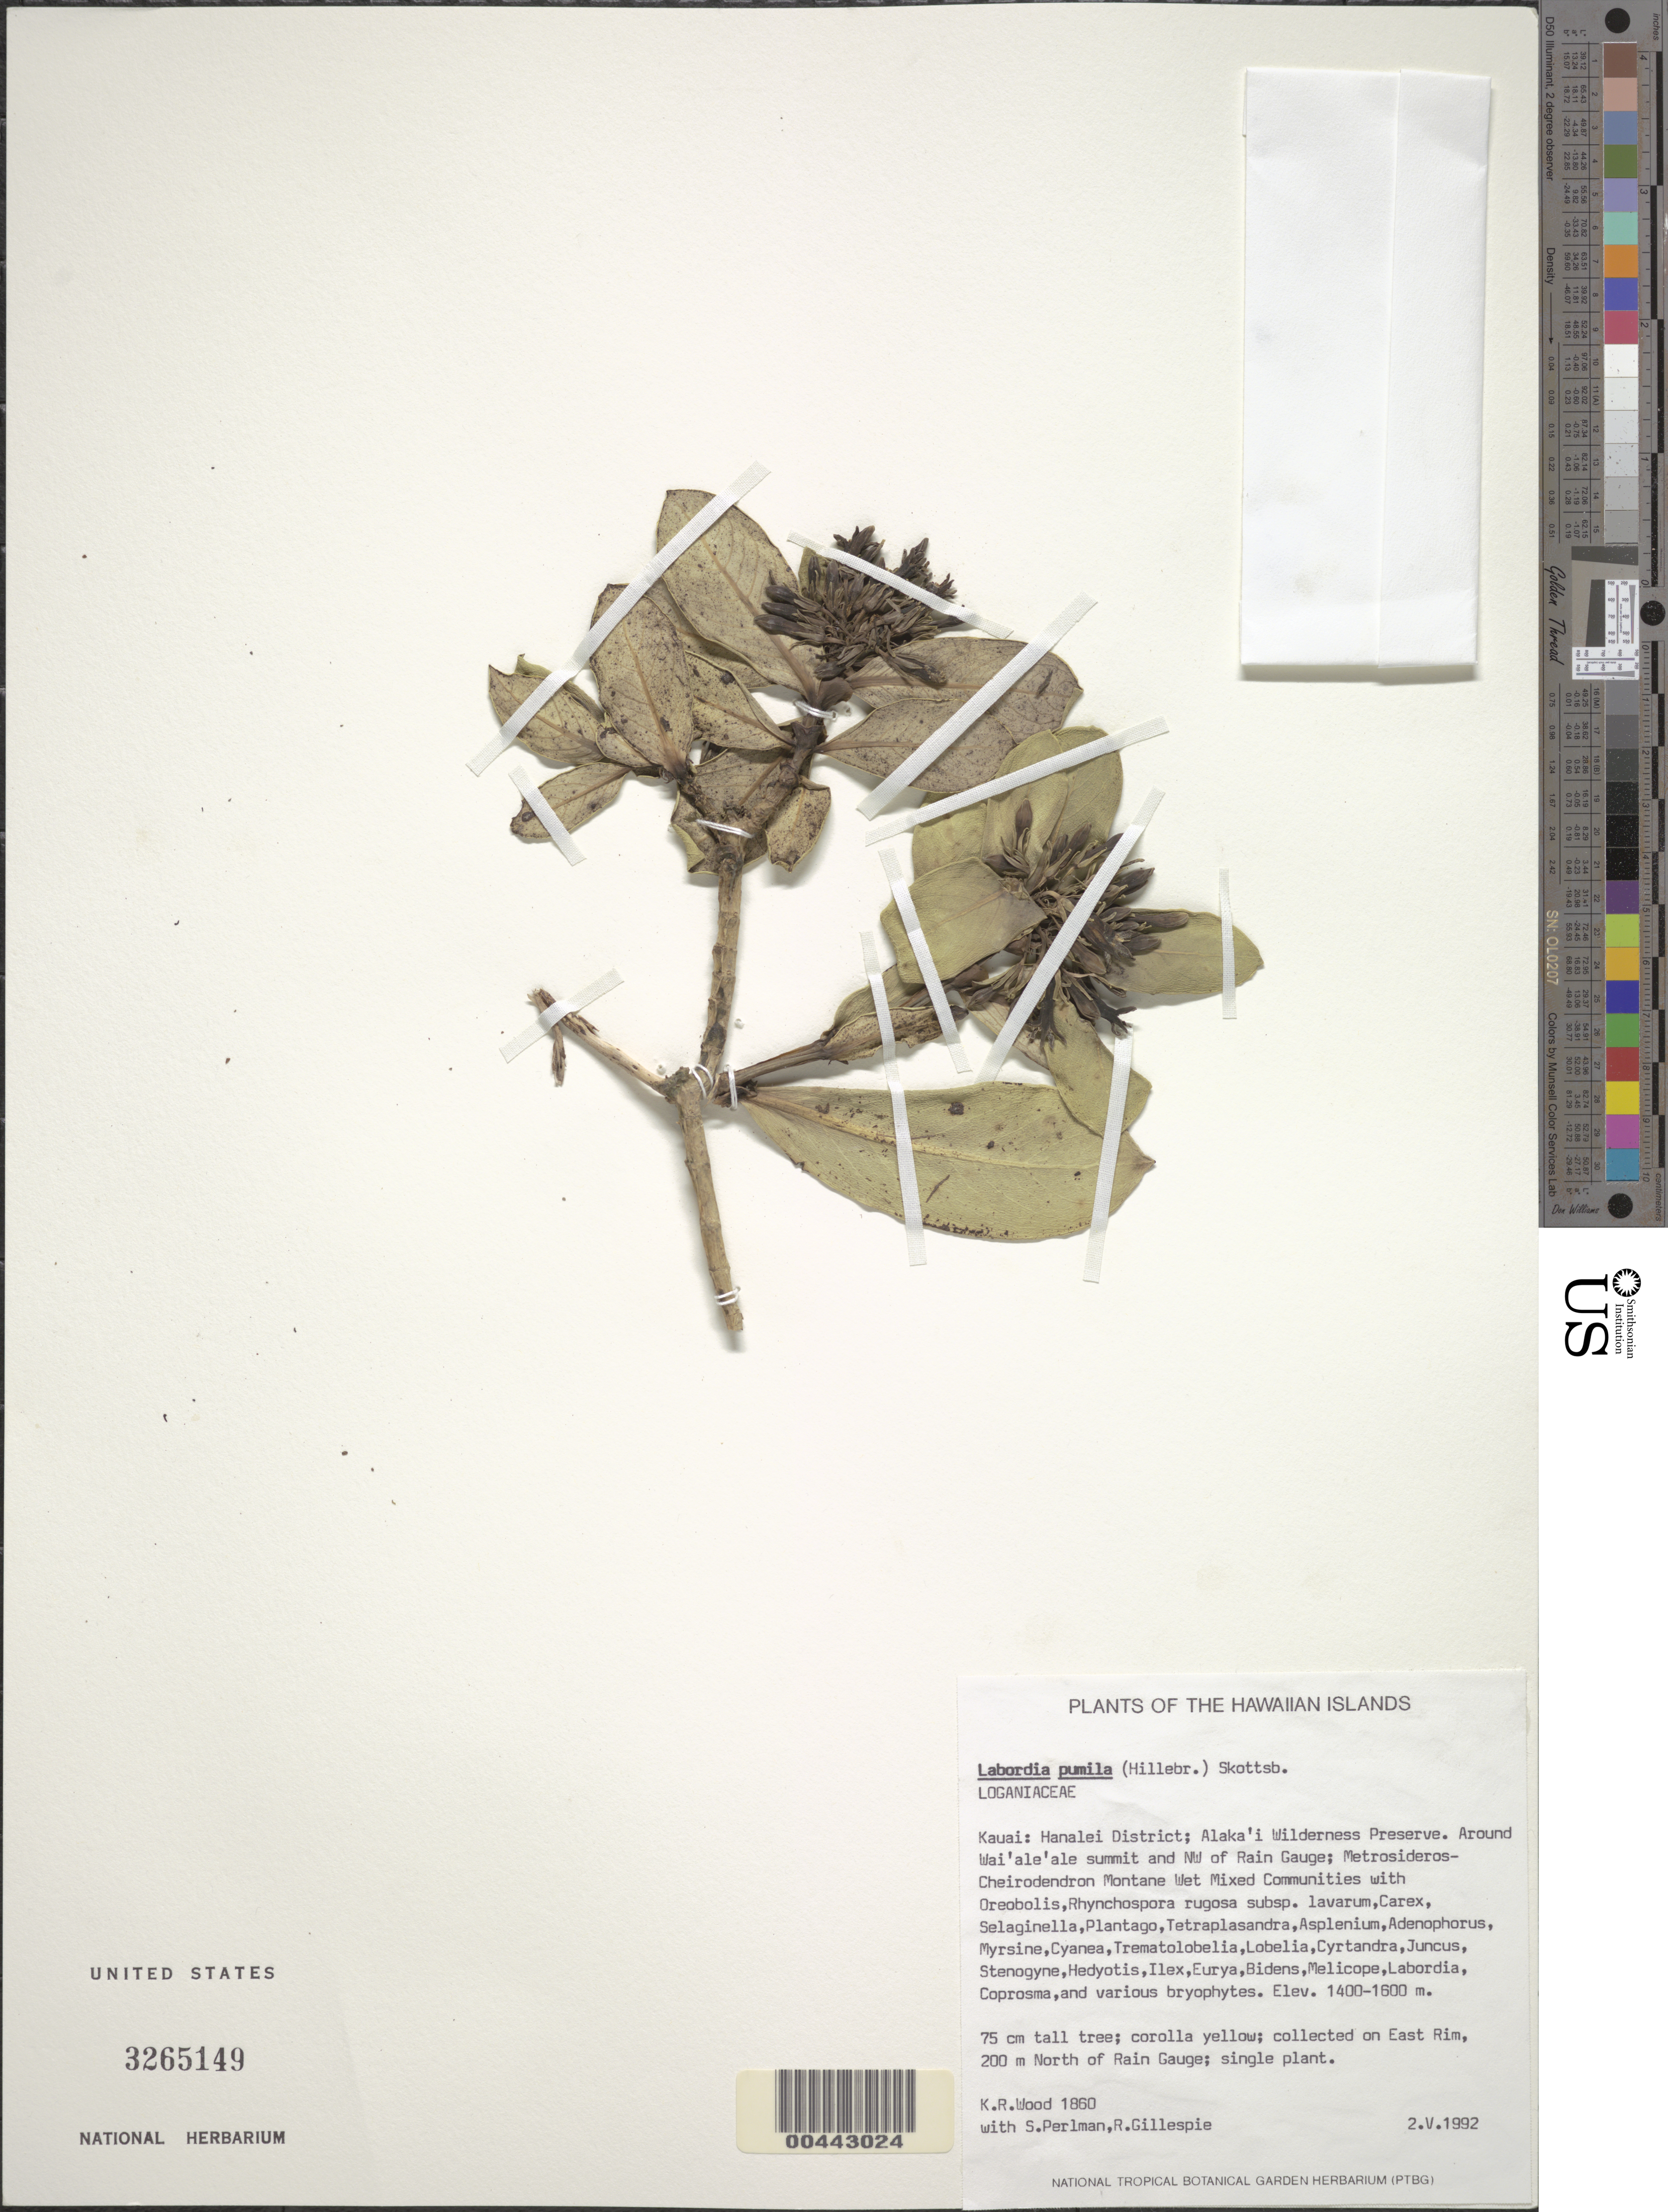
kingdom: Plantae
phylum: Tracheophyta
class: Magnoliopsida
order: Gentianales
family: Loganiaceae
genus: Geniostoma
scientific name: Geniostoma pumilum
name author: (Hillebr.) Byng & Christenh.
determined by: Wagner, W. L., (BOT), Smithsonian Institution - National Museum of Natural History (UNITED STATES)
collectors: K. R. Wood, S. P. Perlman & R. Gillespie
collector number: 1860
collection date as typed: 2 May 1992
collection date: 1992-05-02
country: United States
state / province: Hawaii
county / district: Kauai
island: Kaua'i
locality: Hanalei District; Alaka'i Wilderness Preserve. Around Wai'ale'ale summit and NW of Rain Gauge; on E Rim, 200 m N of Rain Gauge.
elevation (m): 1400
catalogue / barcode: US 3265149